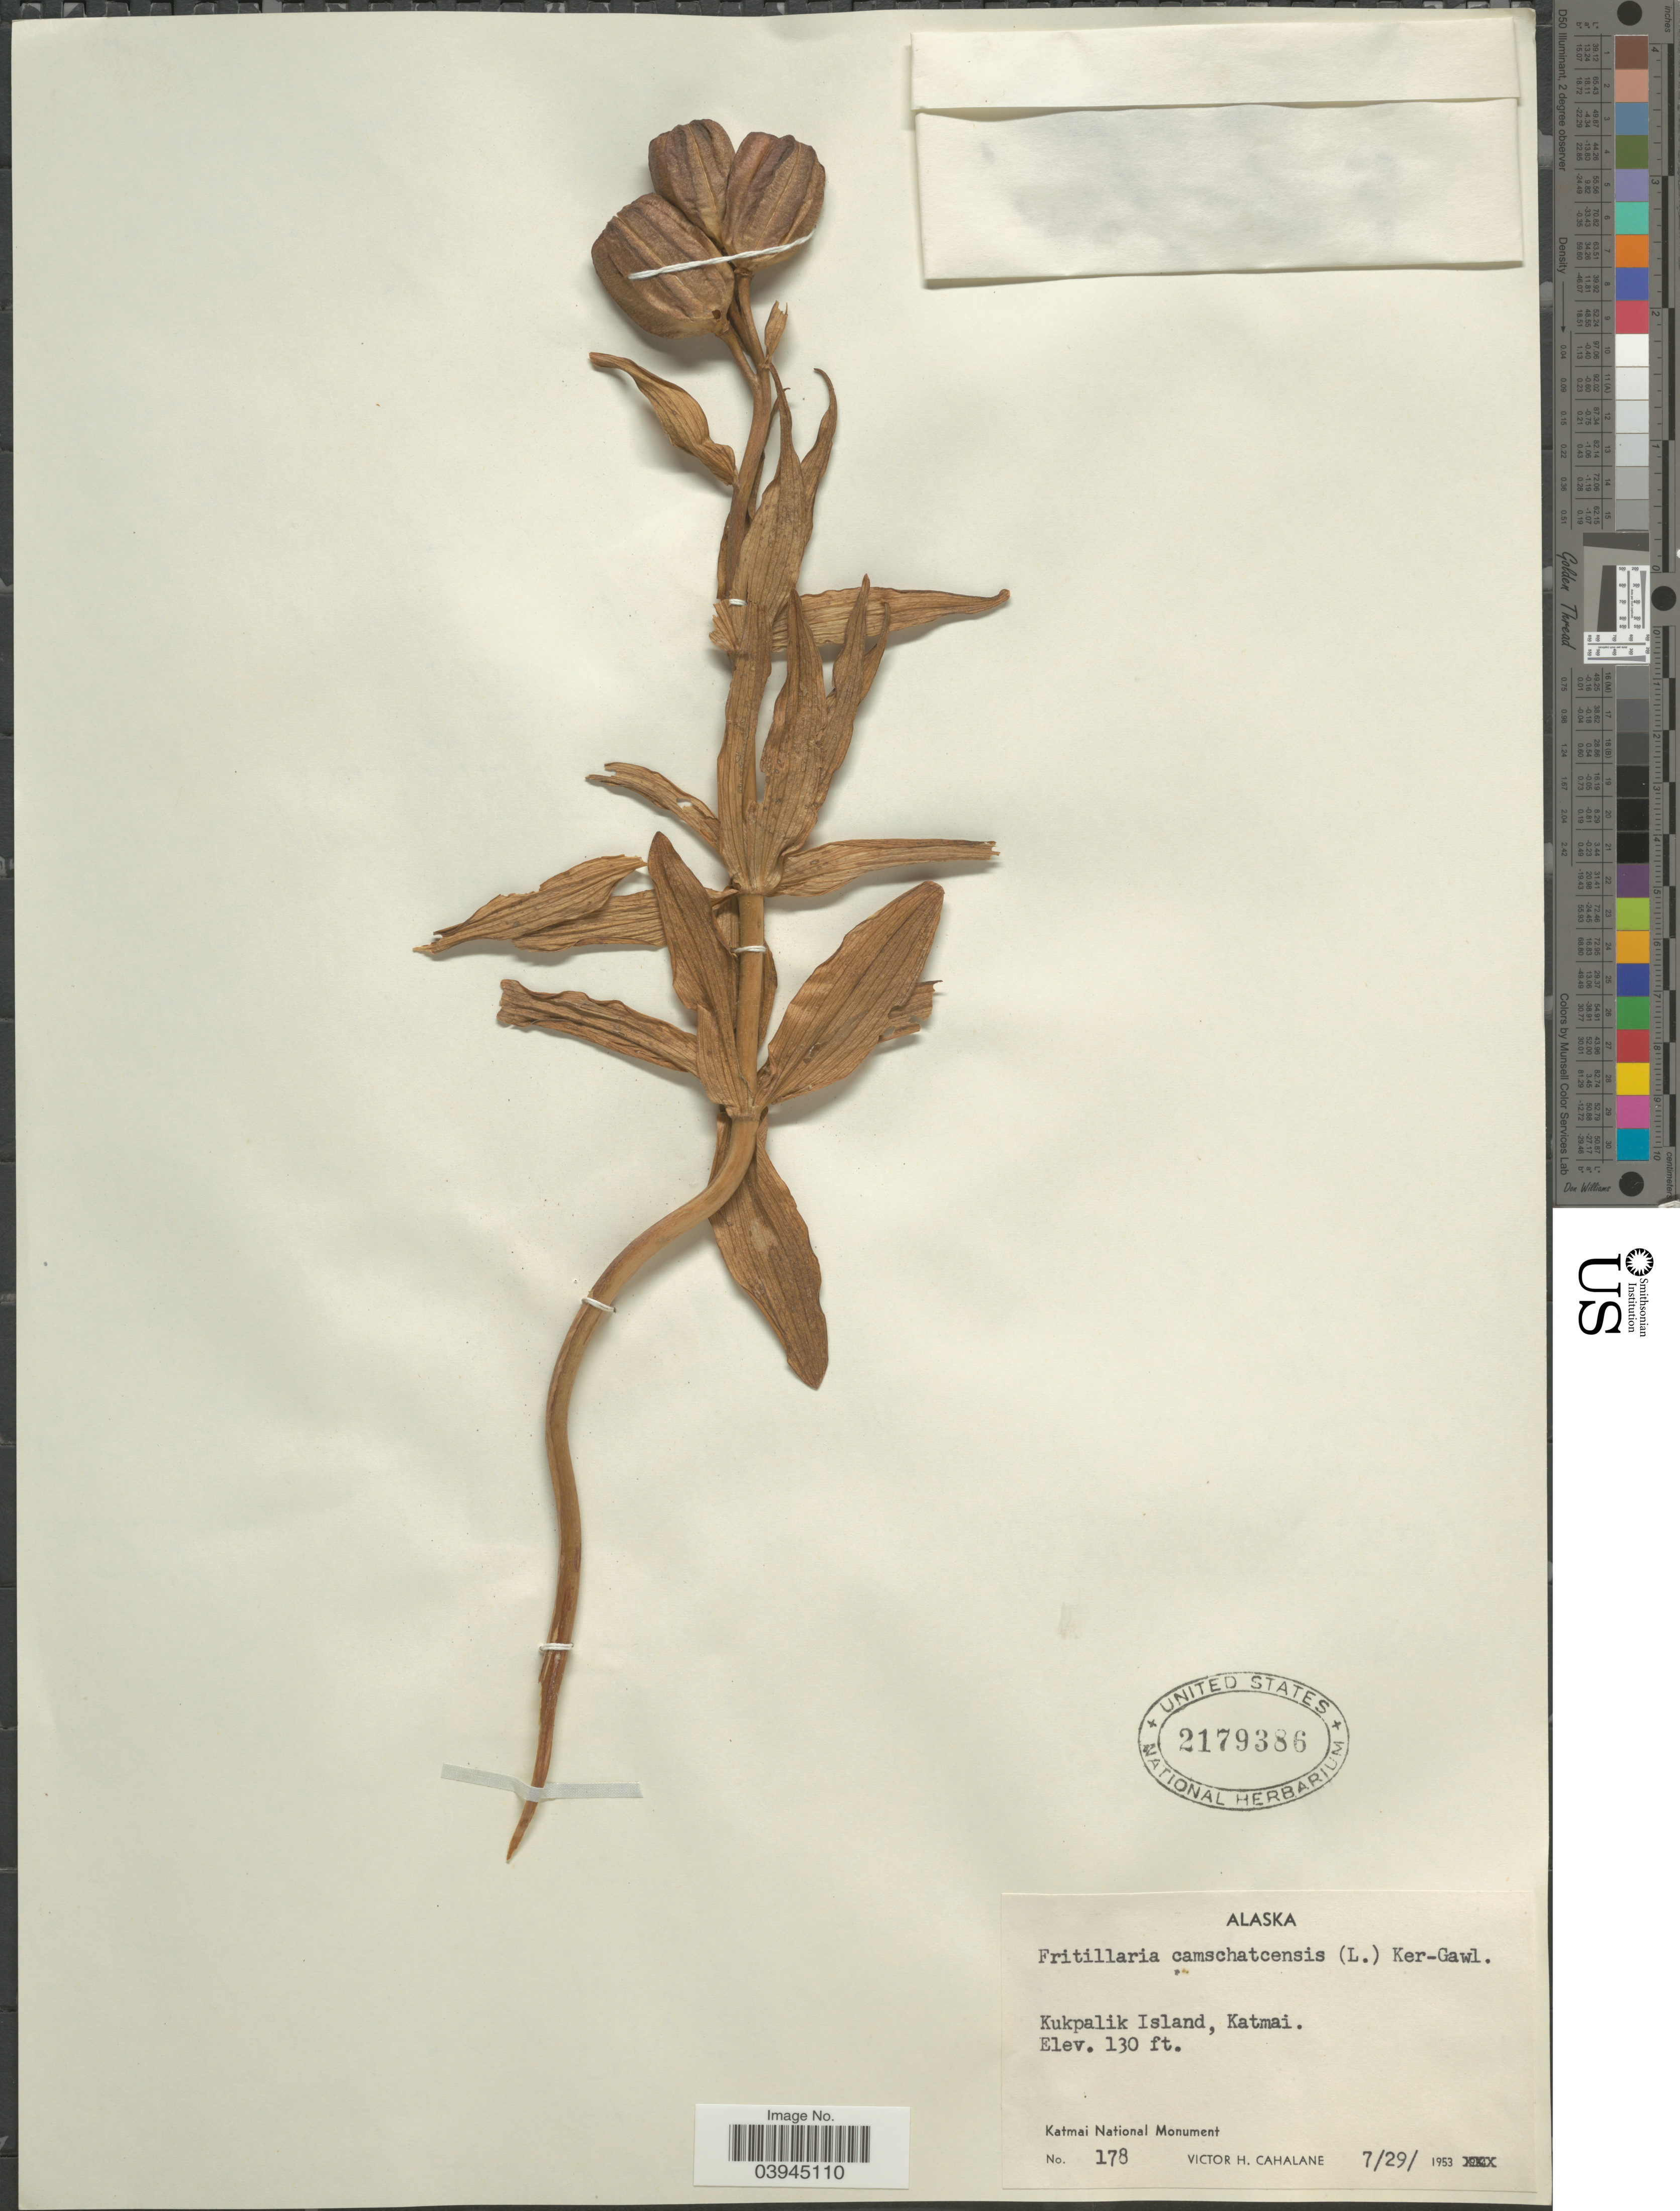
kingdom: Plantae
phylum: Tracheophyta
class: Liliopsida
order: Liliales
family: Liliaceae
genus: Fritillaria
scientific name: Fritillaria camschatcensis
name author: (L.) Ker Gawl.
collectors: V. Cahalane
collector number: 178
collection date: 1953-07-29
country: United States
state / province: Alaska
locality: Kukpalik Island, Katmai. Katmai National Monument.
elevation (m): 40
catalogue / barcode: US 2179386